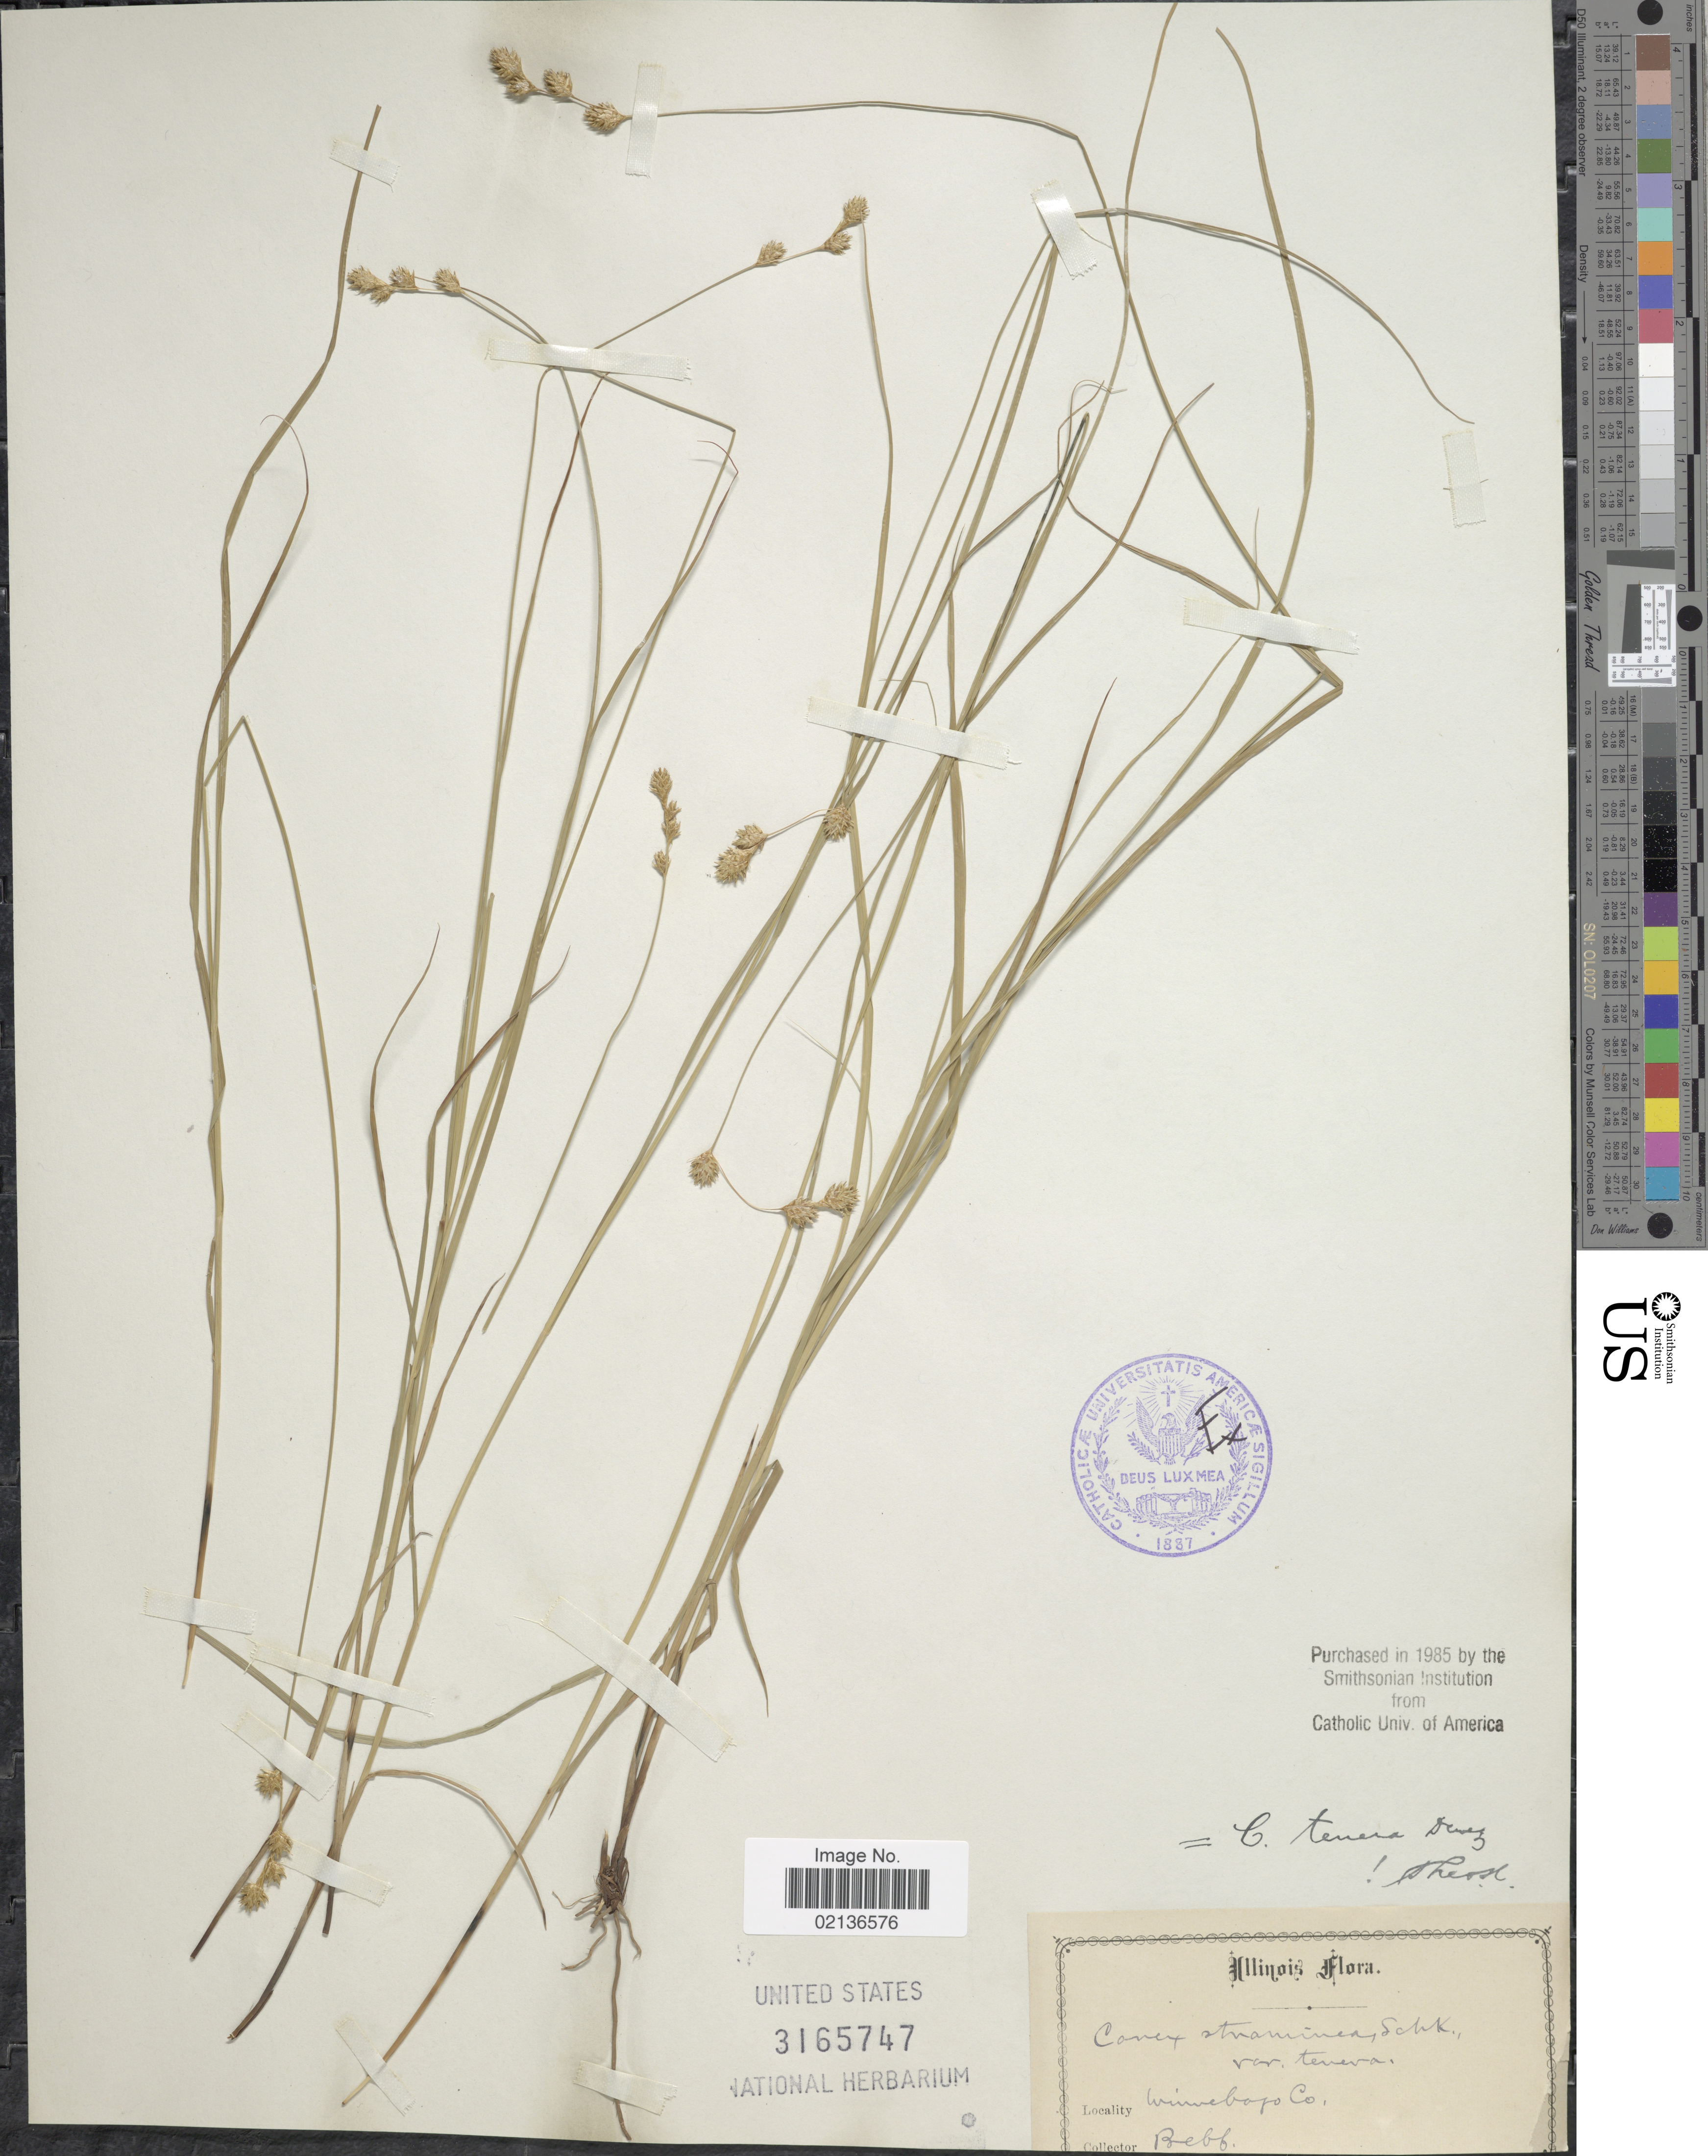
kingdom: Plantae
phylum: Tracheophyta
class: Liliopsida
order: Poales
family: Cyperaceae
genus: Carex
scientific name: Carex tenera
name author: Dewey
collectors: -. Bebb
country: United States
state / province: Illinois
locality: Winnebago Co.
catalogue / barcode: US 3165747